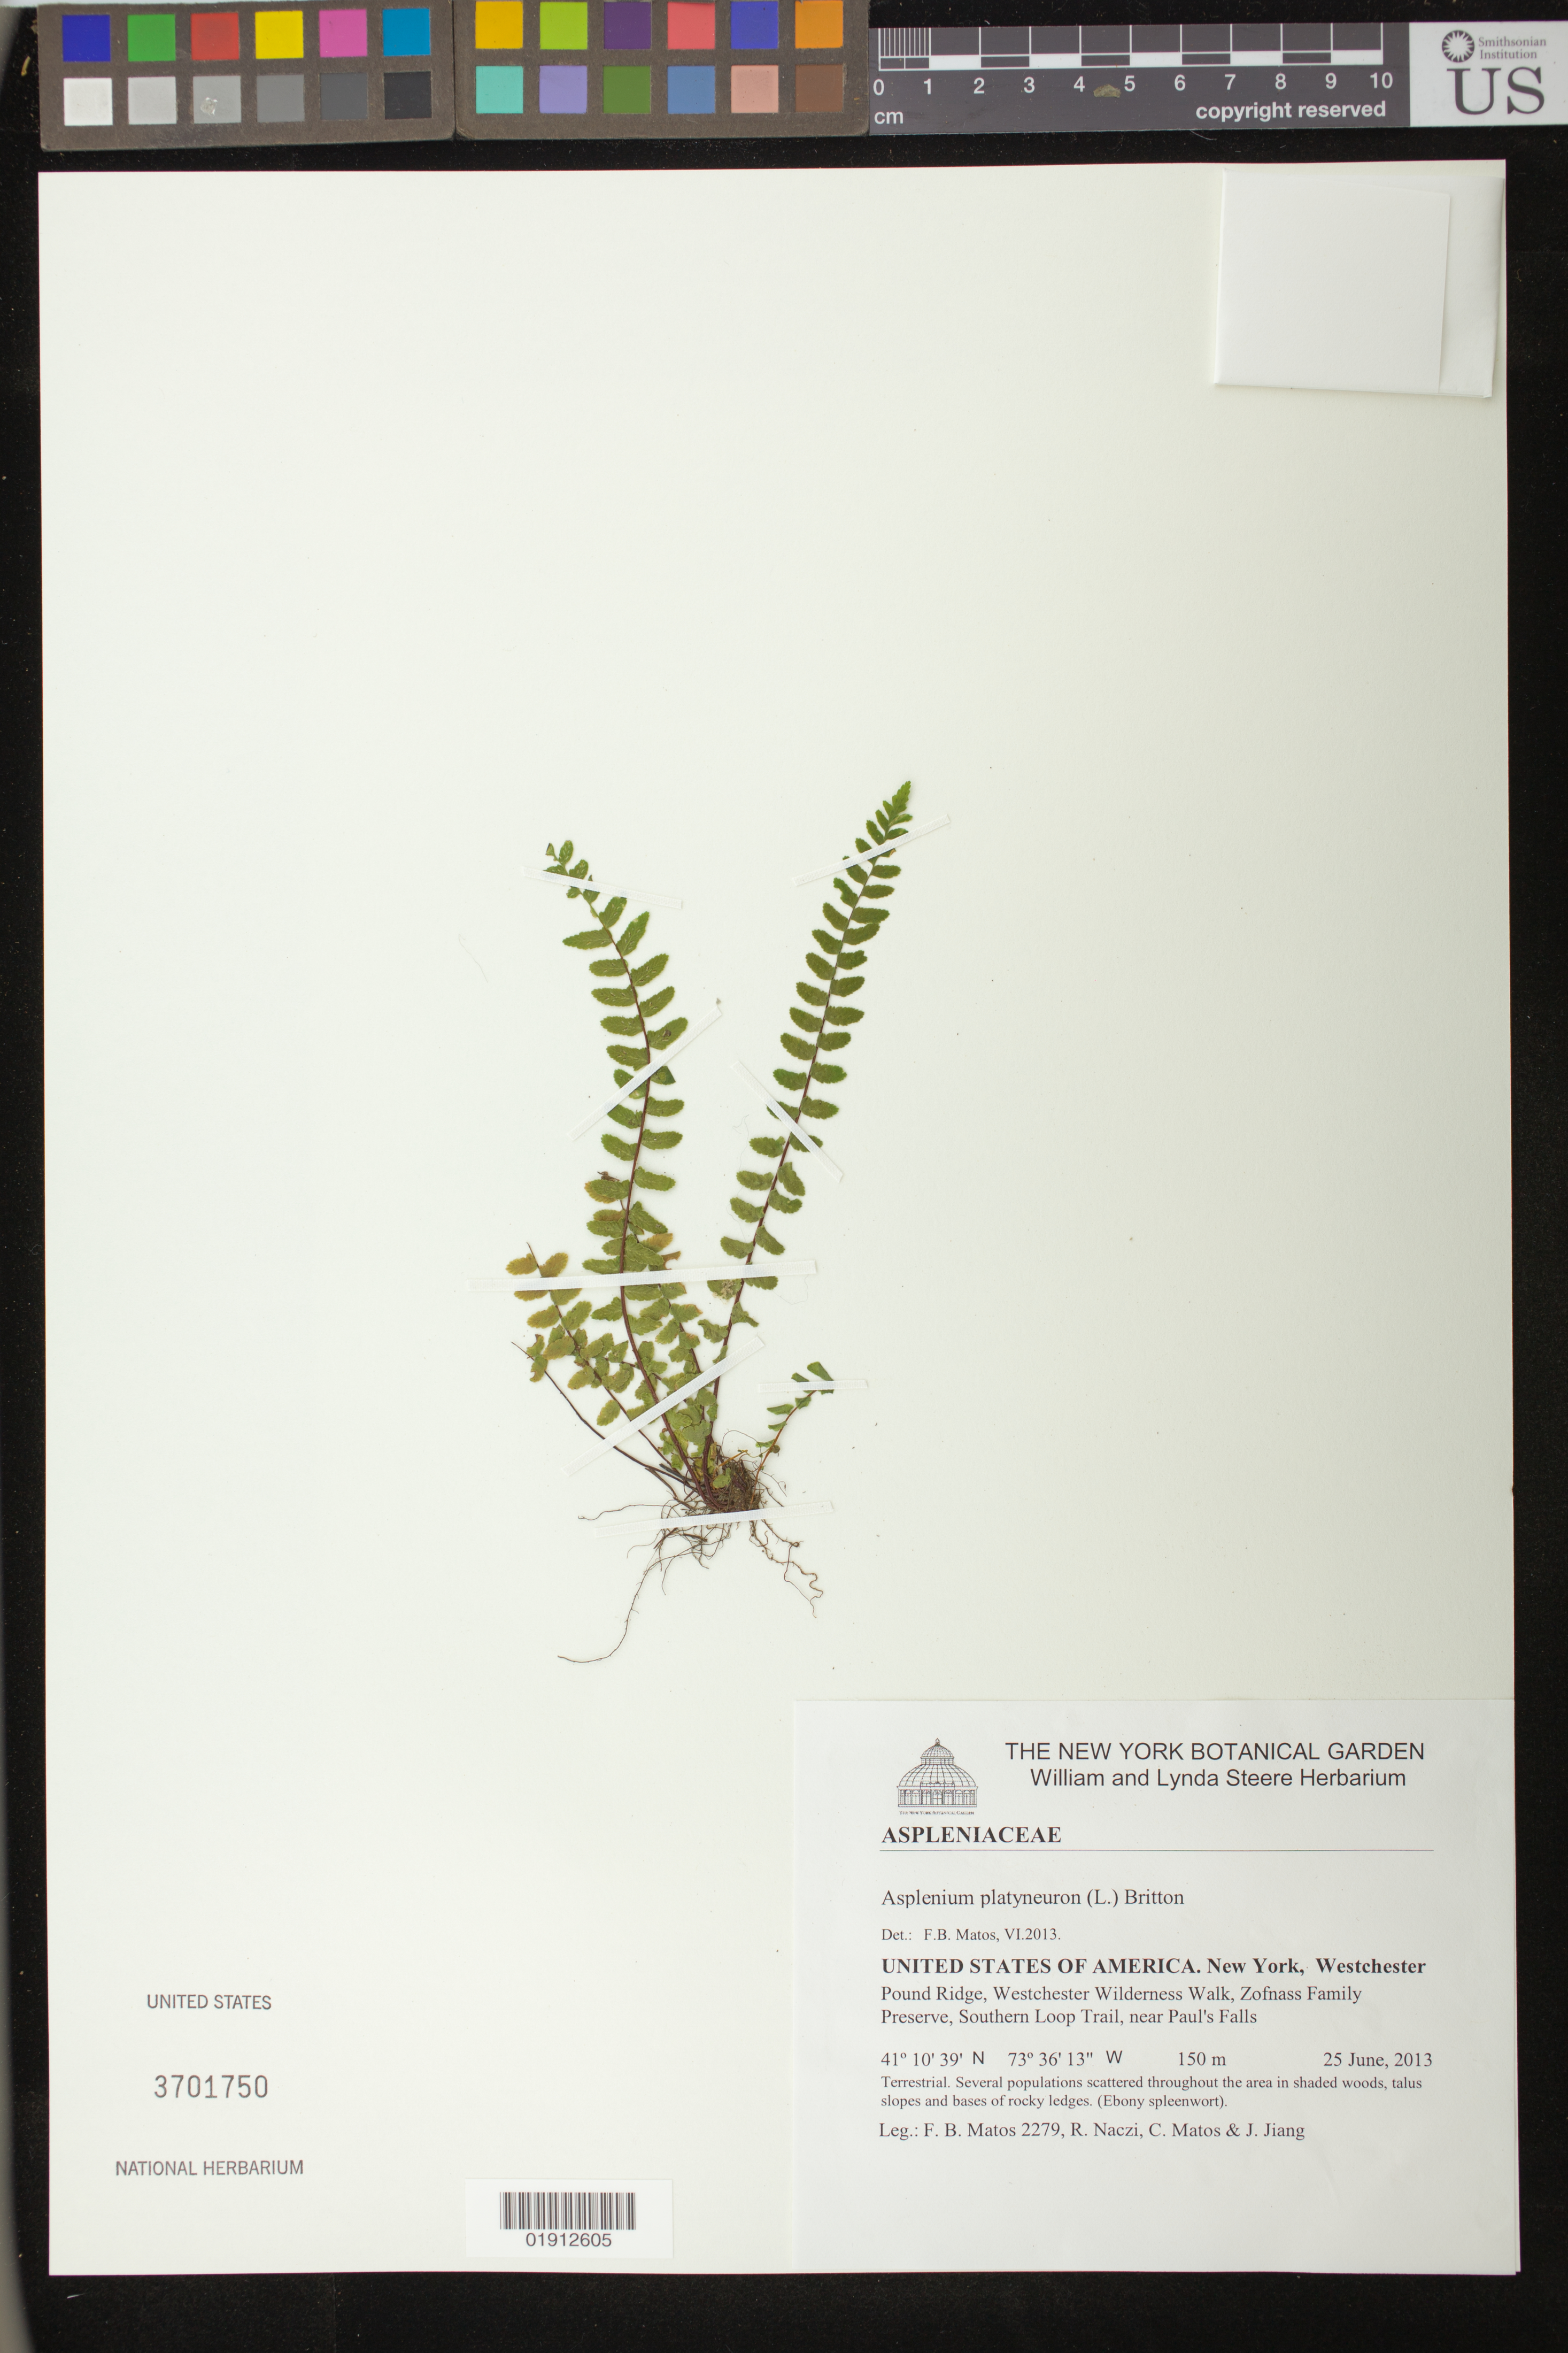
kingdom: Plantae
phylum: Tracheophyta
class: Polypodiopsida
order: Polypodiales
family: Aspleniaceae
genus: Asplenium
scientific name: Asplenium platyneuron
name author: (L.) Britton, Stearns & Poggenb.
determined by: Matos, F. B.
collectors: F. Matos, R. F. C. Naczi, C. Matos & J. Jiang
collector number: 2279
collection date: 2013-06-25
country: United States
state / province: New York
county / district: Westchester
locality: Pound Ridge, Westchester Wilderness Walk, Zofnass Family Preserve, Southern Loop Trail, near Paul's Falls.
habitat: Several populations scattered throughout the area in shaded woods, talus slopes and bases of rocky ledges.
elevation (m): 150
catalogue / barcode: US 3701750